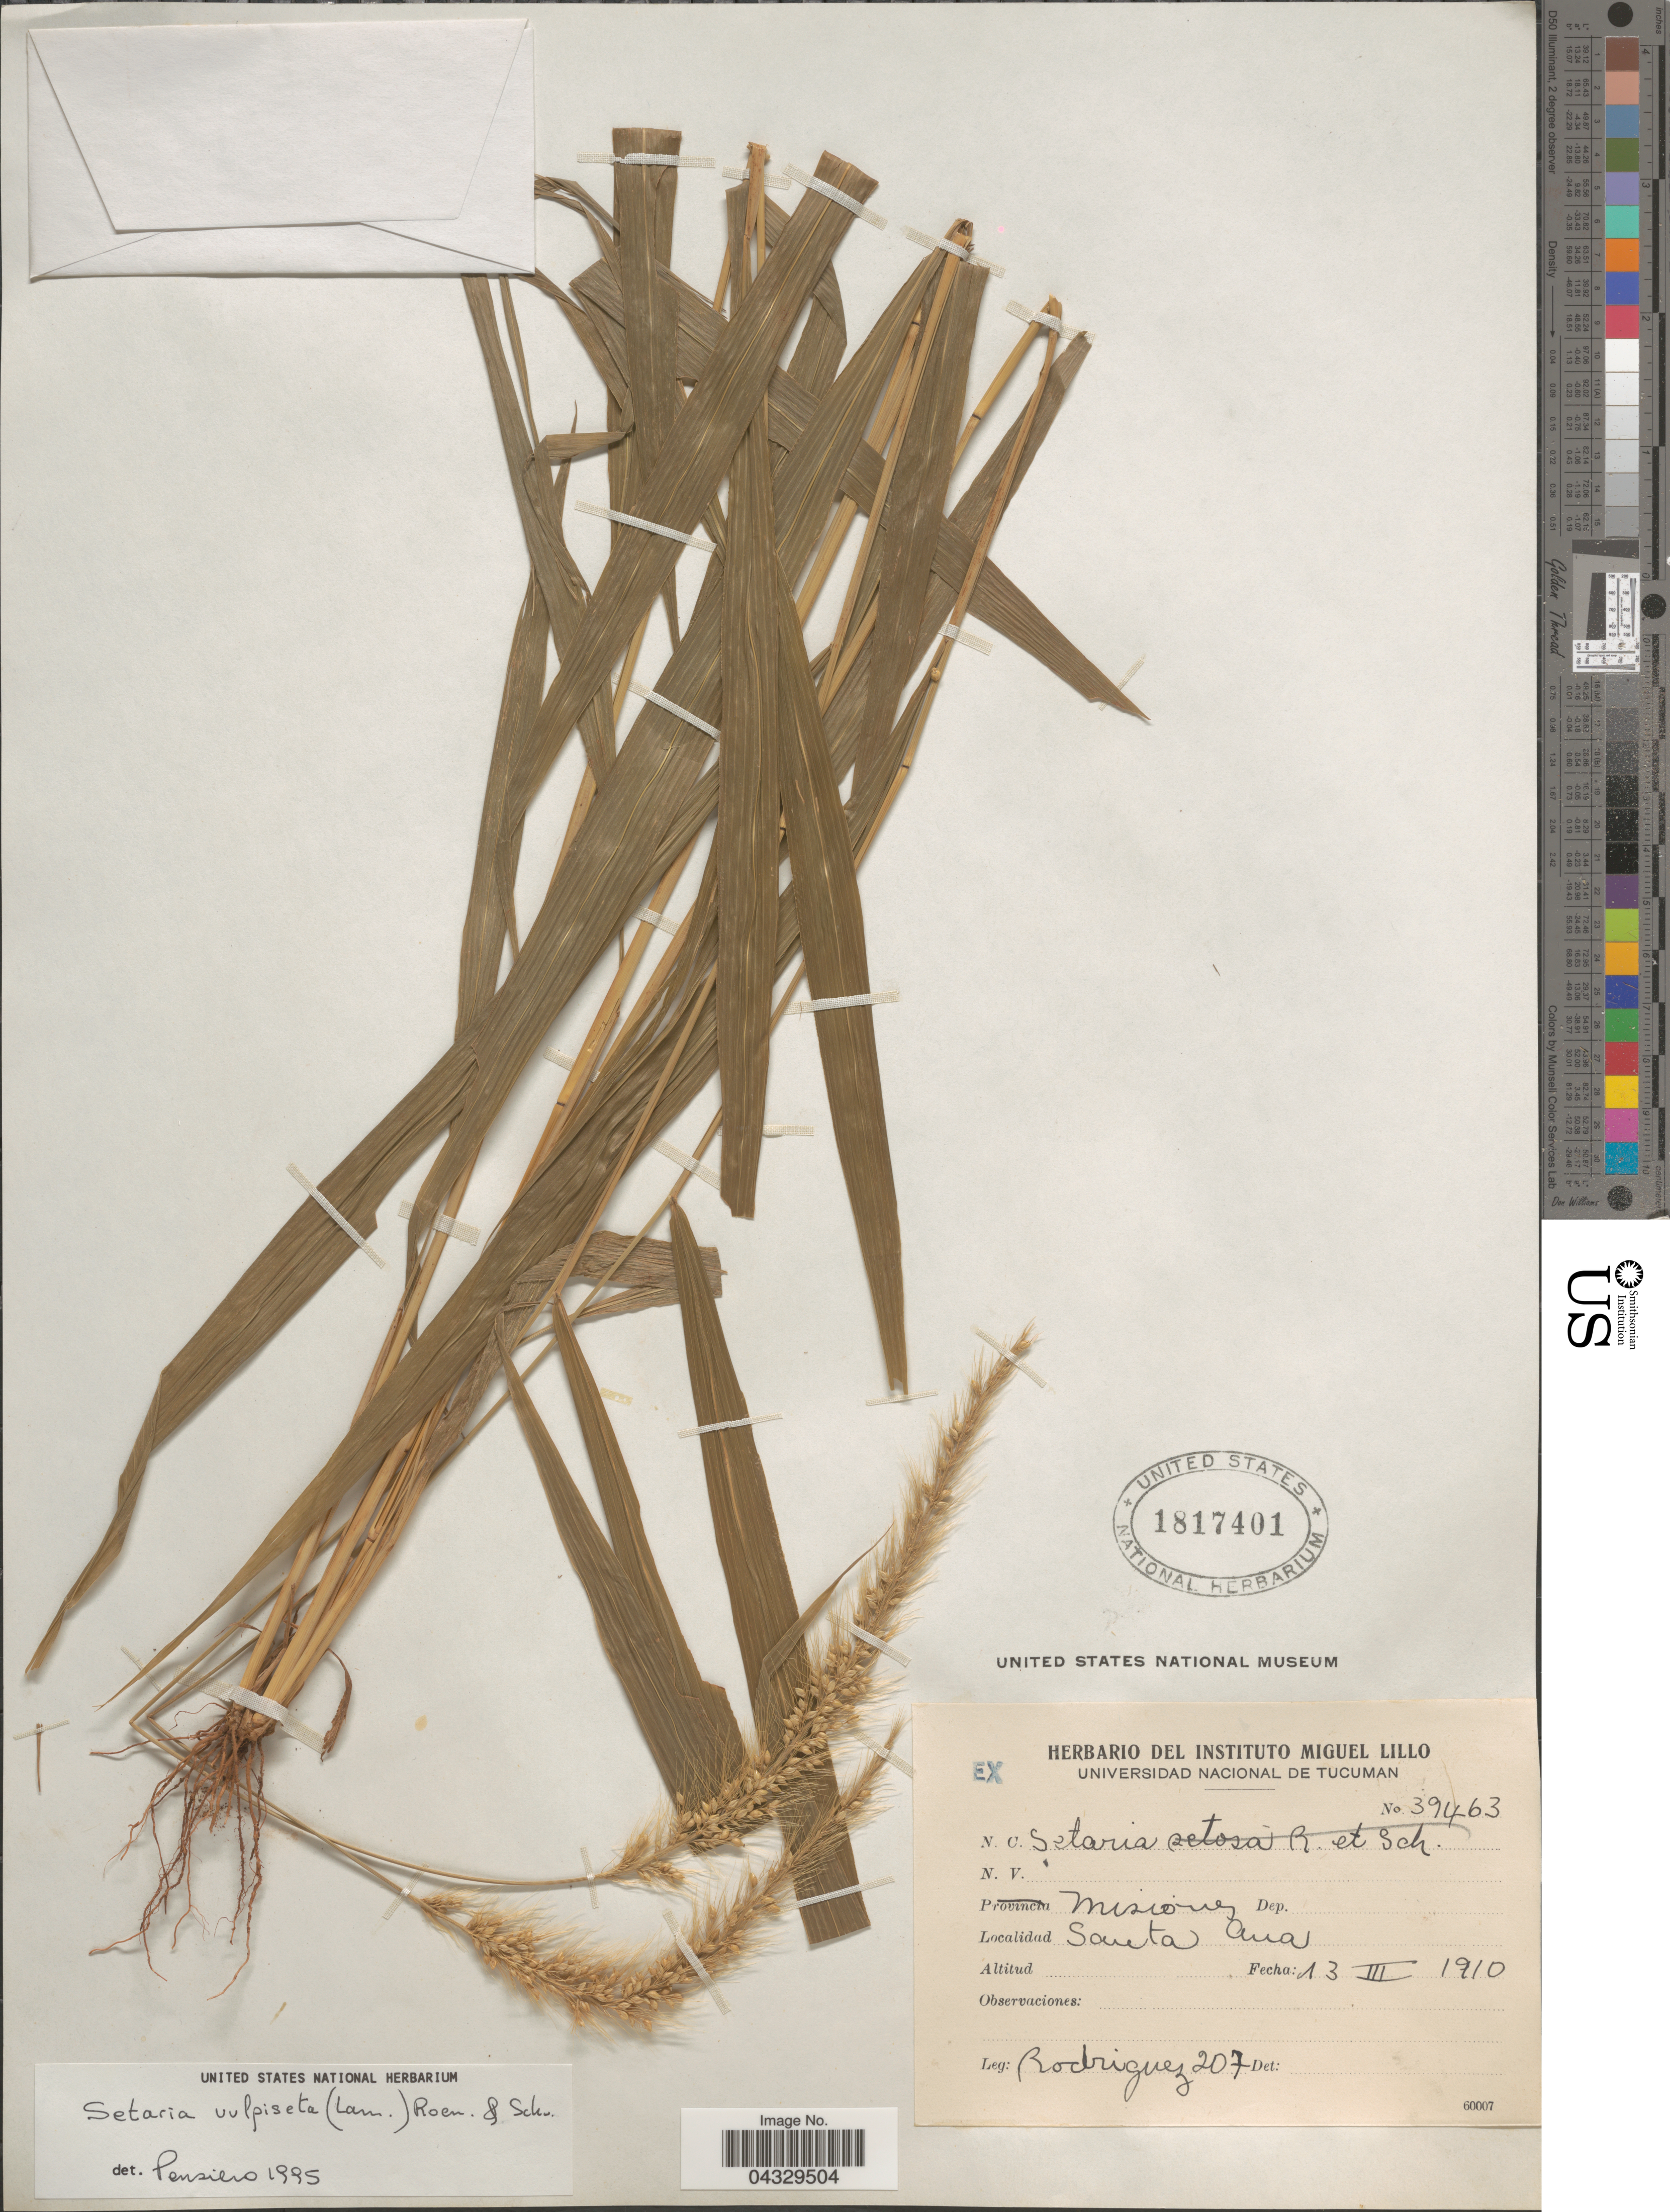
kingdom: Plantae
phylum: Tracheophyta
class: Liliopsida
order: Poales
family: Poaceae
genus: Setaria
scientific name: Setaria vulpiseta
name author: (Lam.) Roem. & Schult.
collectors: Rodriguez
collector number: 207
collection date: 1910-03-13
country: Argentina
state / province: Misiones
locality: Santa Ana.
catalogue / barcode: US 1817401